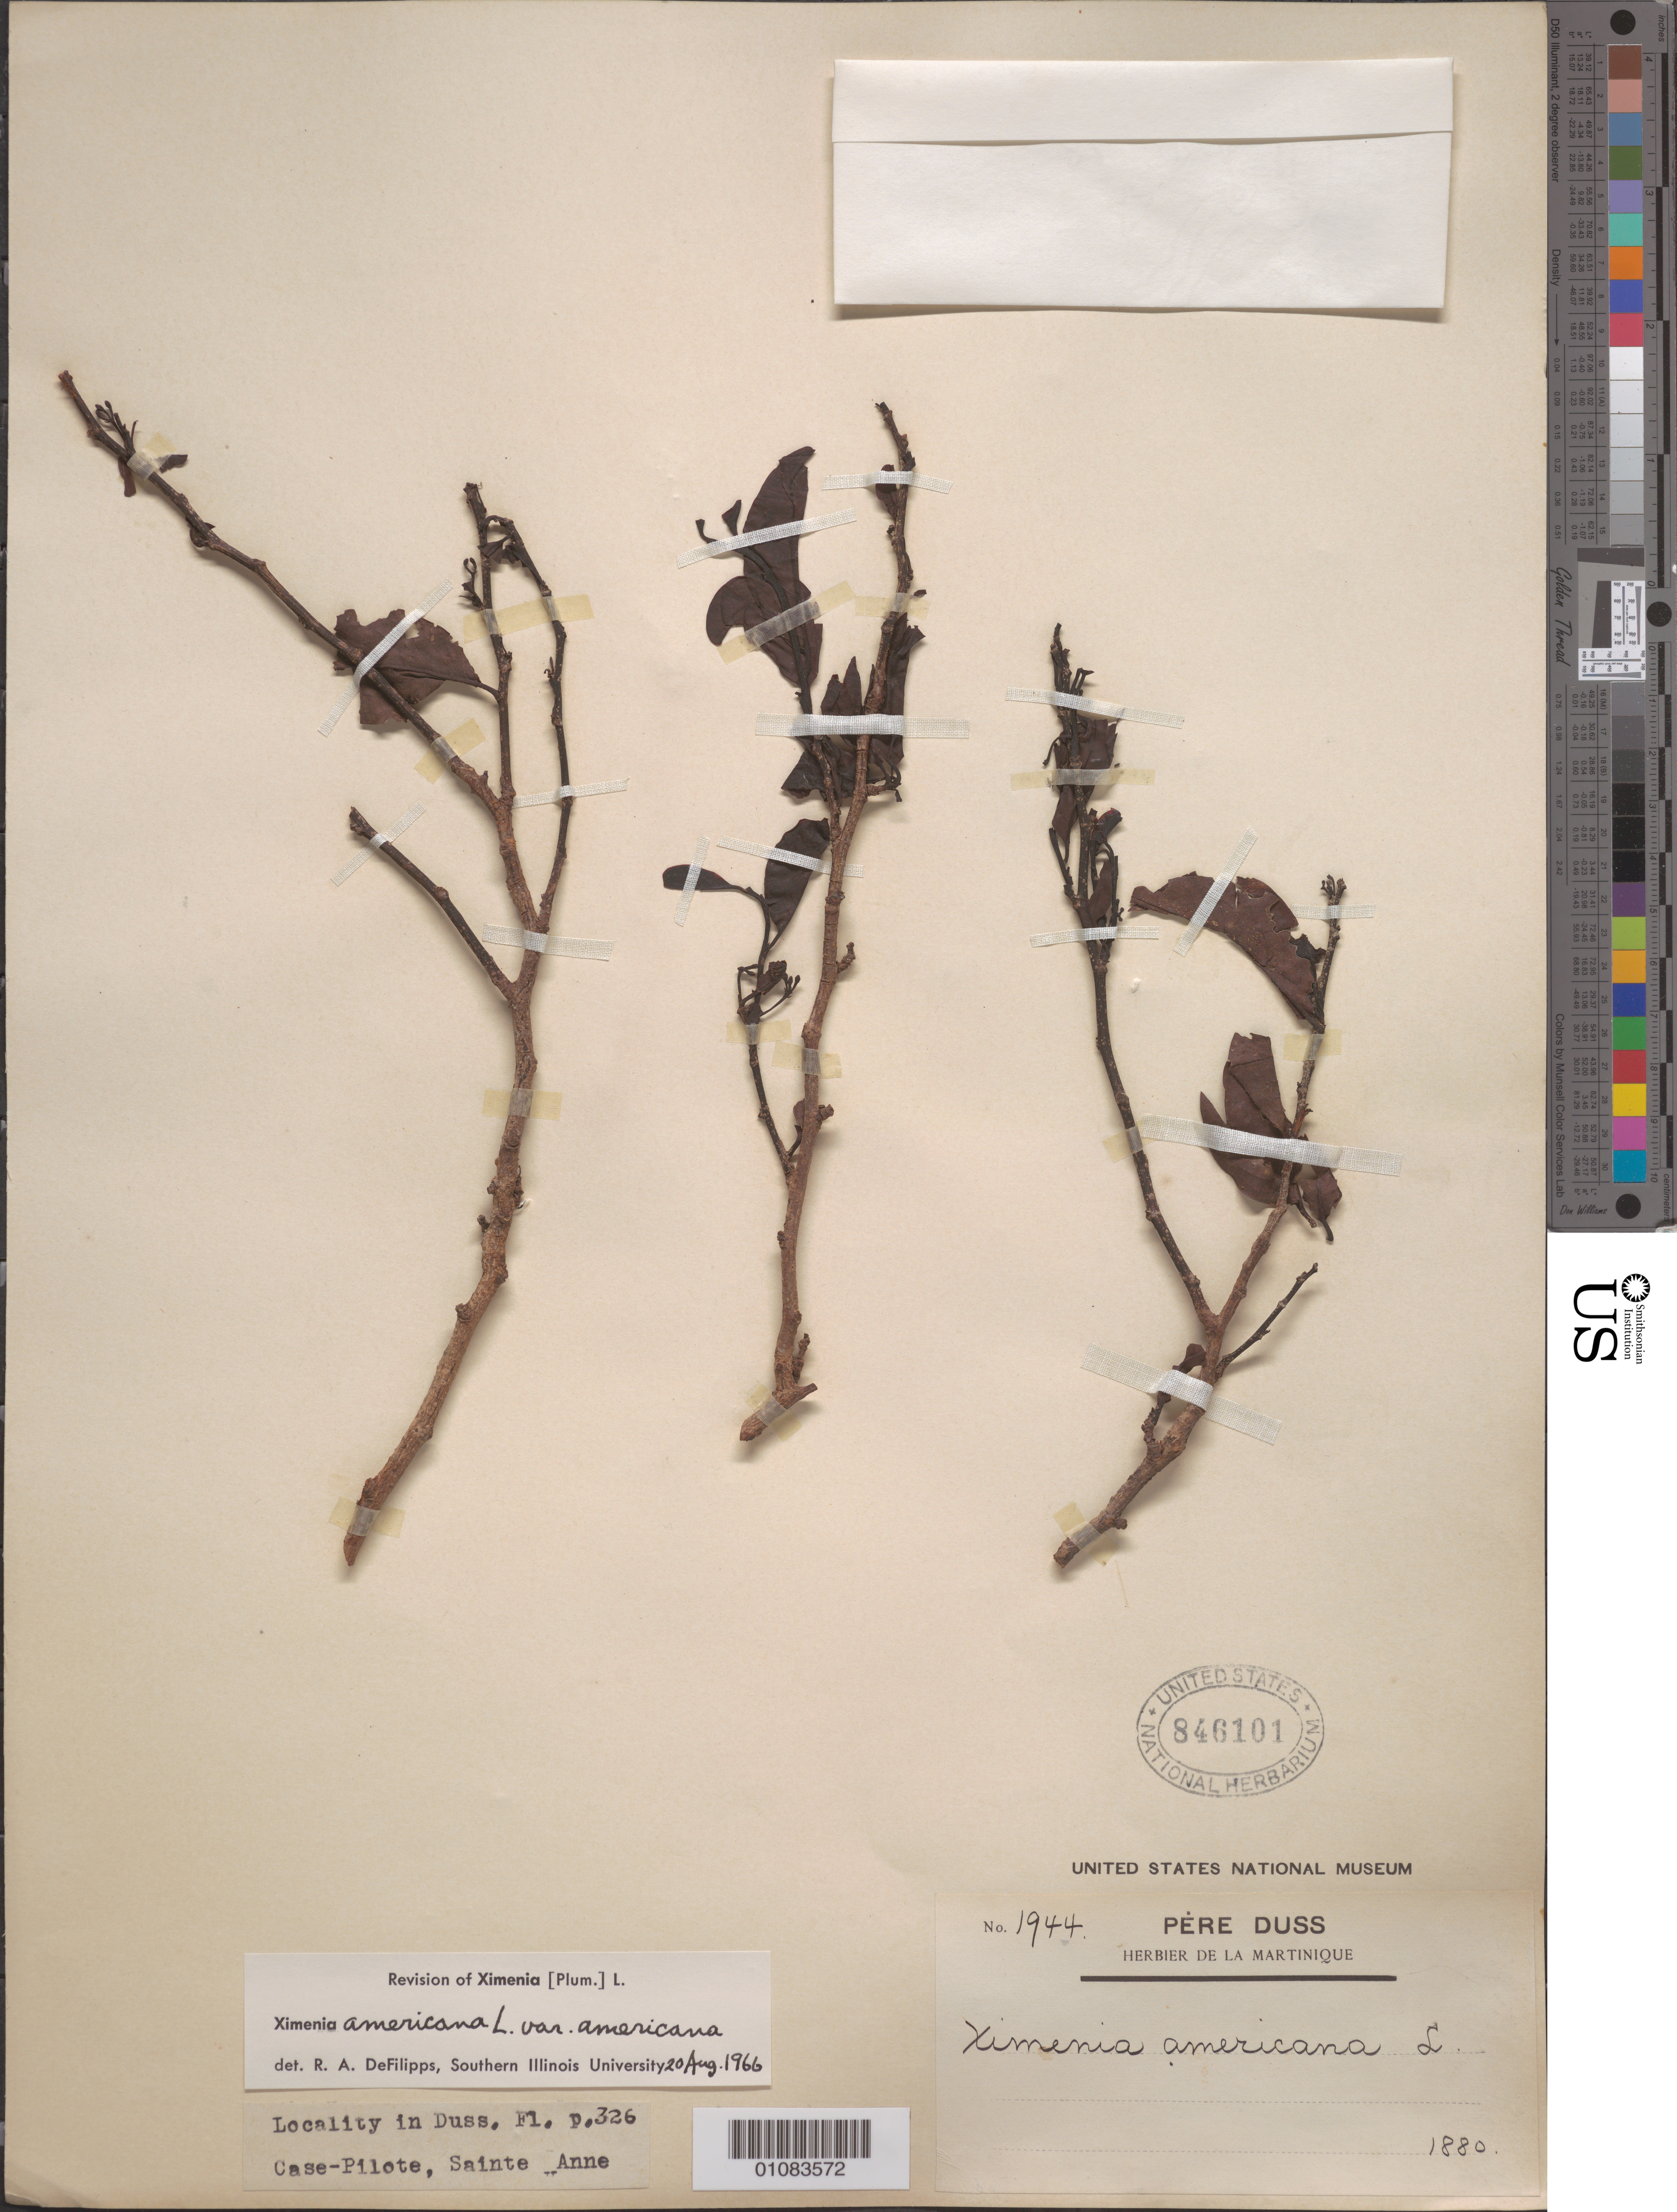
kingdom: Plantae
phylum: Tracheophyta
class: Magnoliopsida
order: Santalales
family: Ximeniaceae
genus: Ximenia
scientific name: Ximenia americana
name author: L.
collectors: Père Duss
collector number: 1944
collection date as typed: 1880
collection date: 1880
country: Martinique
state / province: Le Marin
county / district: Sainte-Anne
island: Martinique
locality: Case-Pilote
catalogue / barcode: US 848101